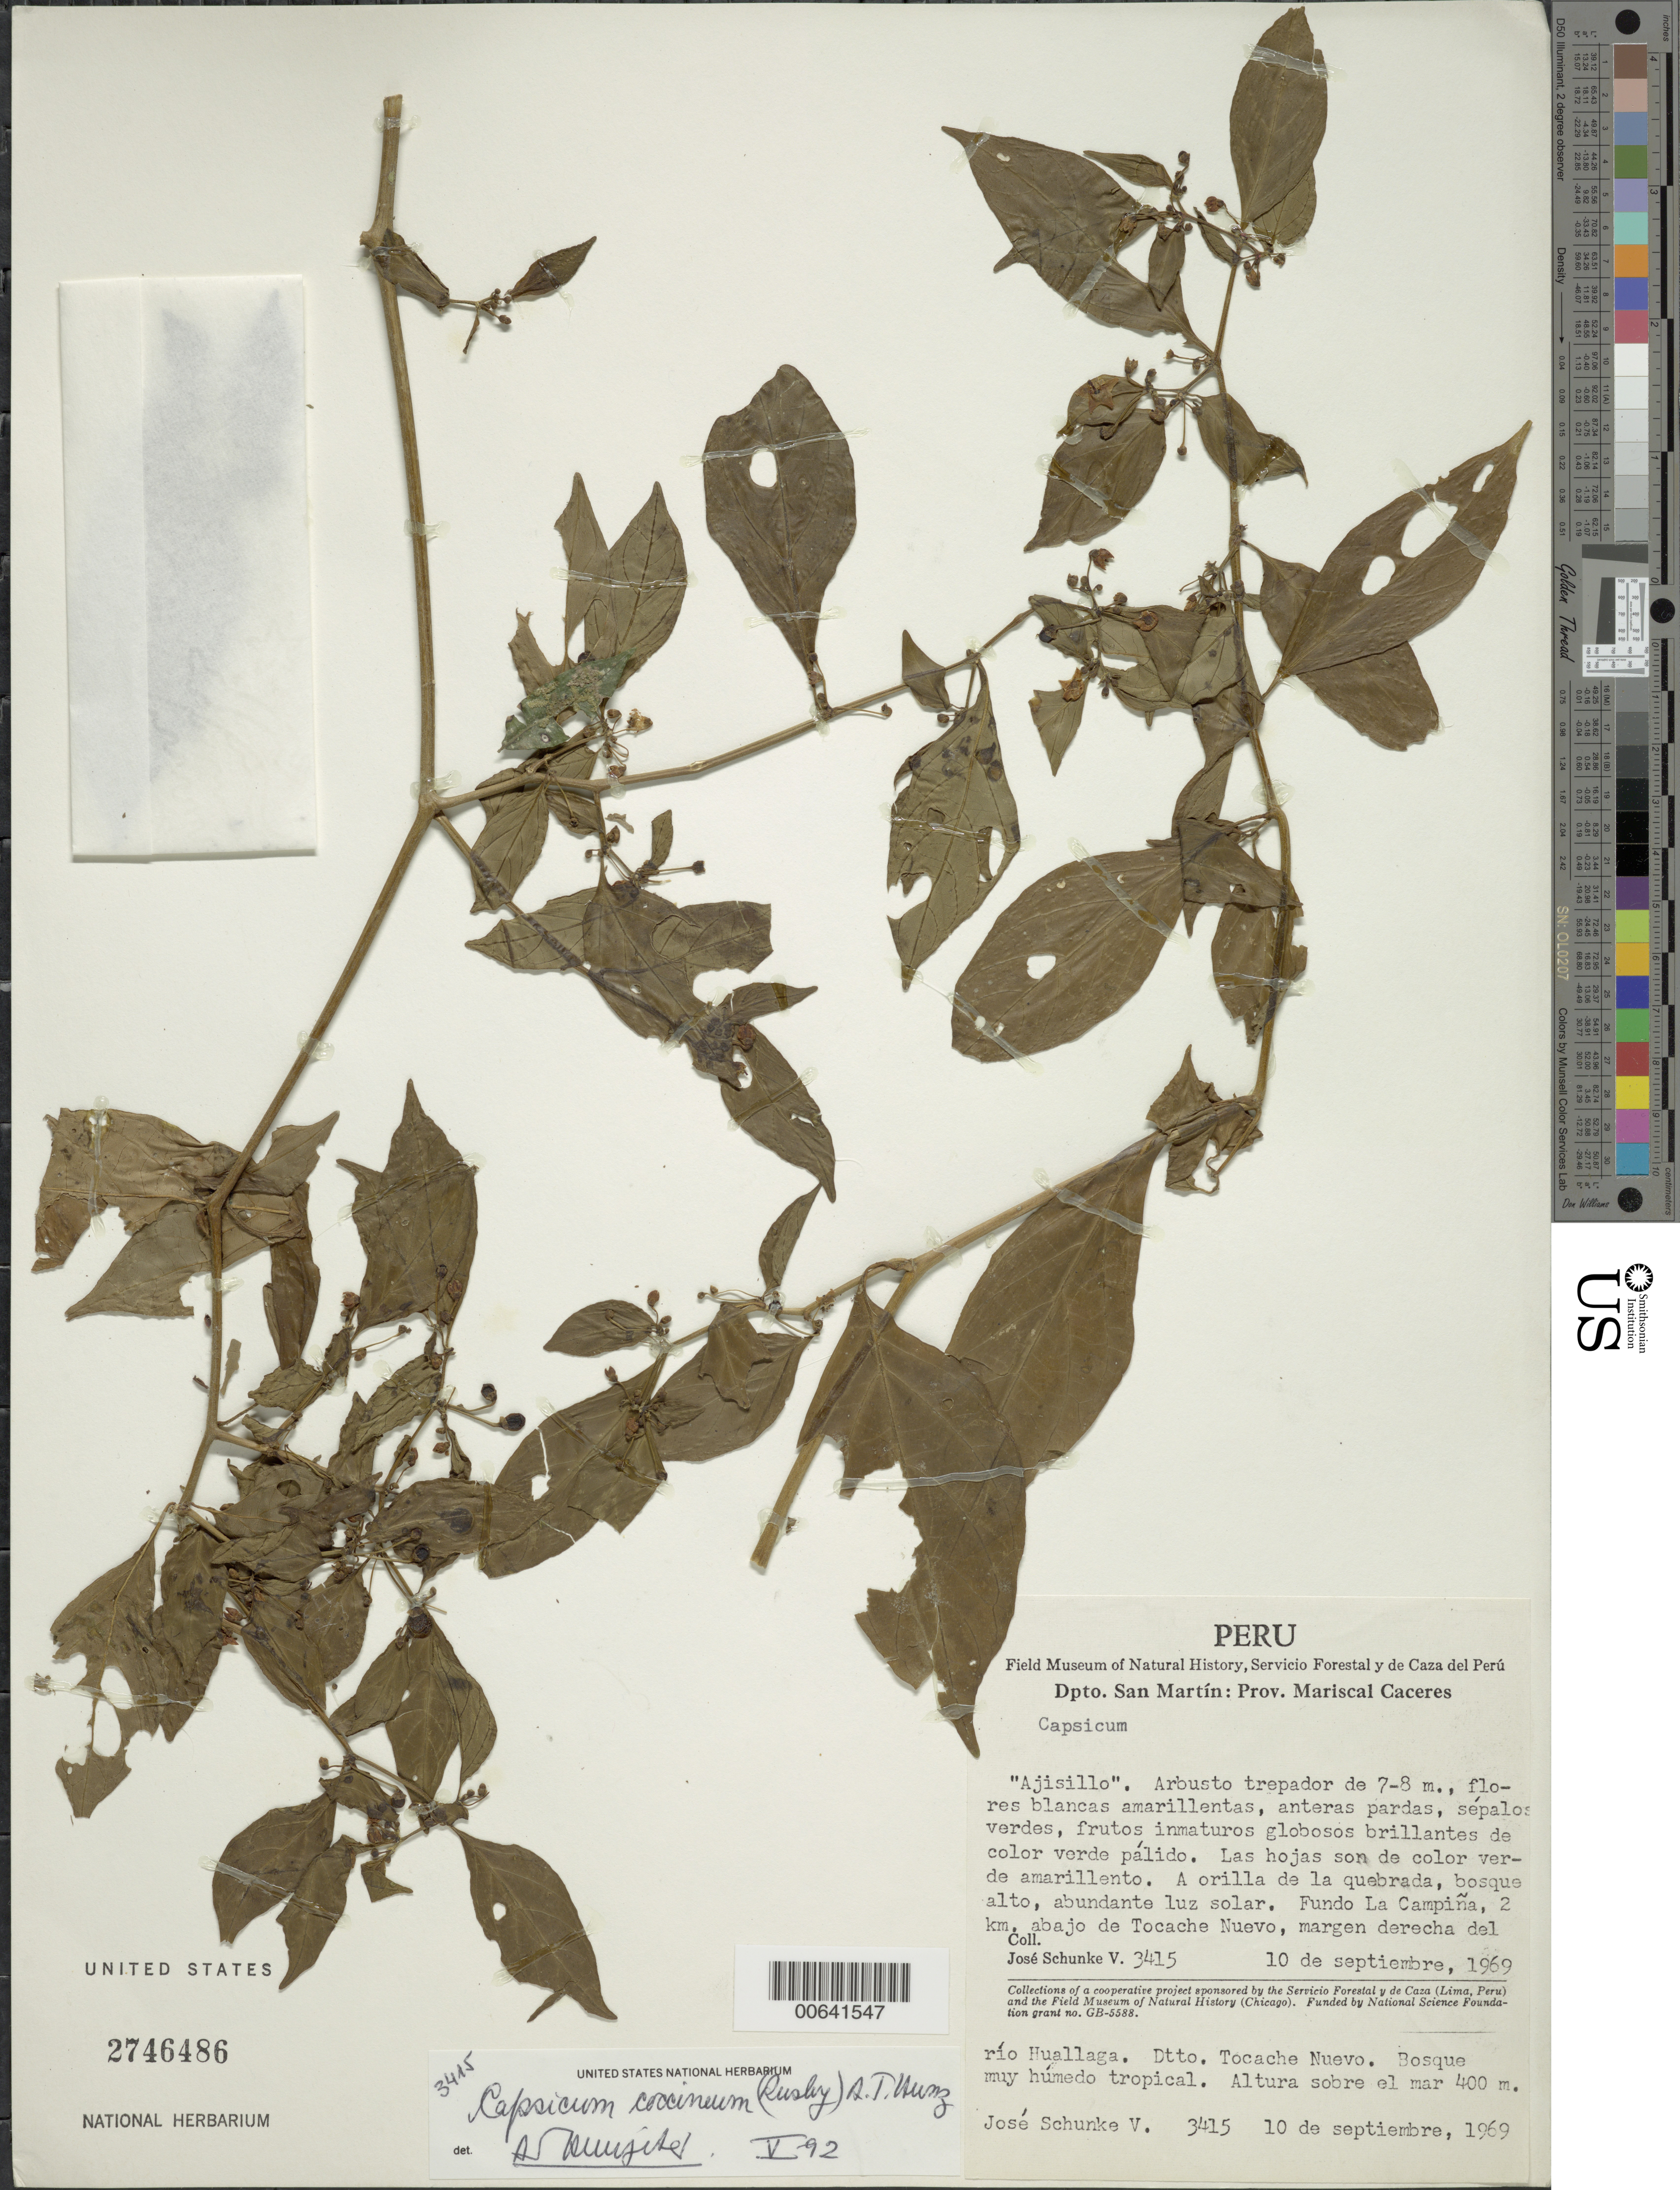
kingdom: Plantae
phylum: Tracheophyta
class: Magnoliopsida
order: Solanales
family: Solanaceae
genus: Capsicum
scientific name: Capsicum coccineum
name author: (Rusby) Hunz.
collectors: J. Schunke Vigo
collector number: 3415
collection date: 1969-09-10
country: Peru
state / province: San Martín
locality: Dpto. San Martín, Prov. Mariscal Caceres, Fundo La Campiña, 2 km. abajo de Tocache Nuevo, margen derecha del río Huallaga, Dtto. Tocache Nuevo.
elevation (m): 400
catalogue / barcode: US 2746486